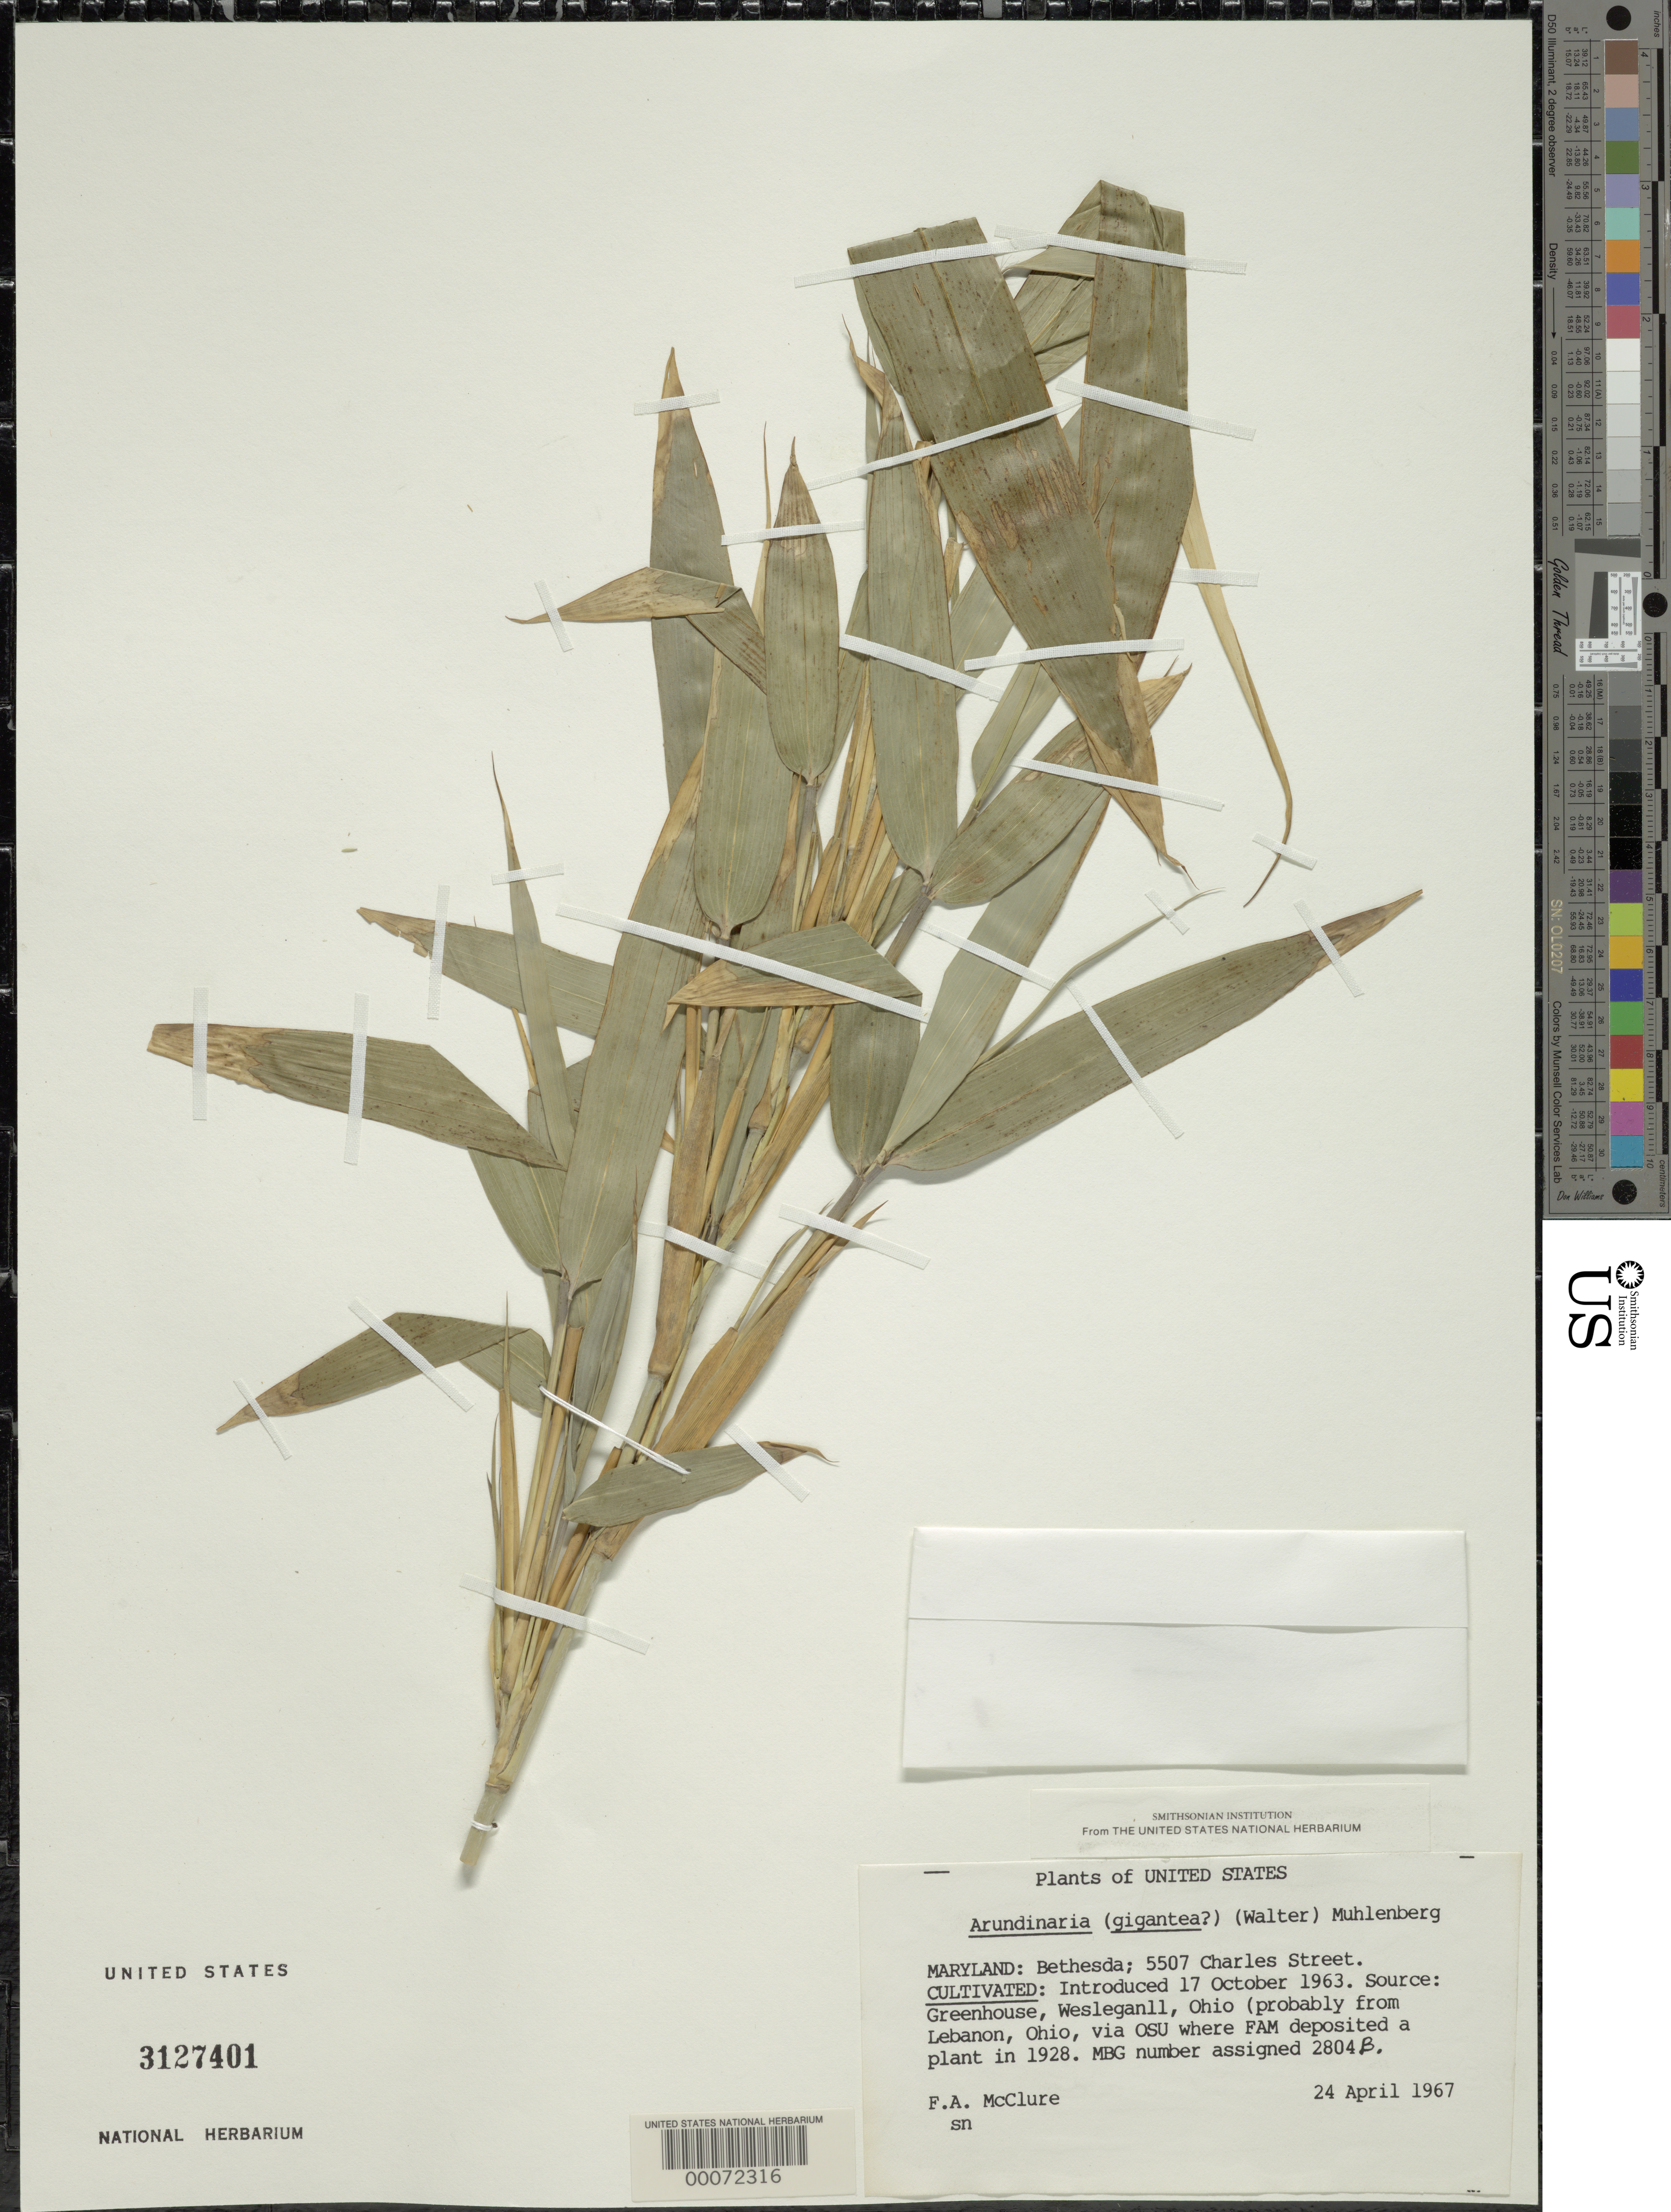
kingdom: Plantae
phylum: Tracheophyta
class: Liliopsida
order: Poales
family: Poaceae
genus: Arundinaria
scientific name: Arundinaria gigantea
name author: (Walter) Muhl.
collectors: F. A. McClure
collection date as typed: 24 Apr 1967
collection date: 1967-04-24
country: United States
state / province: Maryland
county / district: Montgomery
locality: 5507 Charles Street, Bethesda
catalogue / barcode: US 3127401